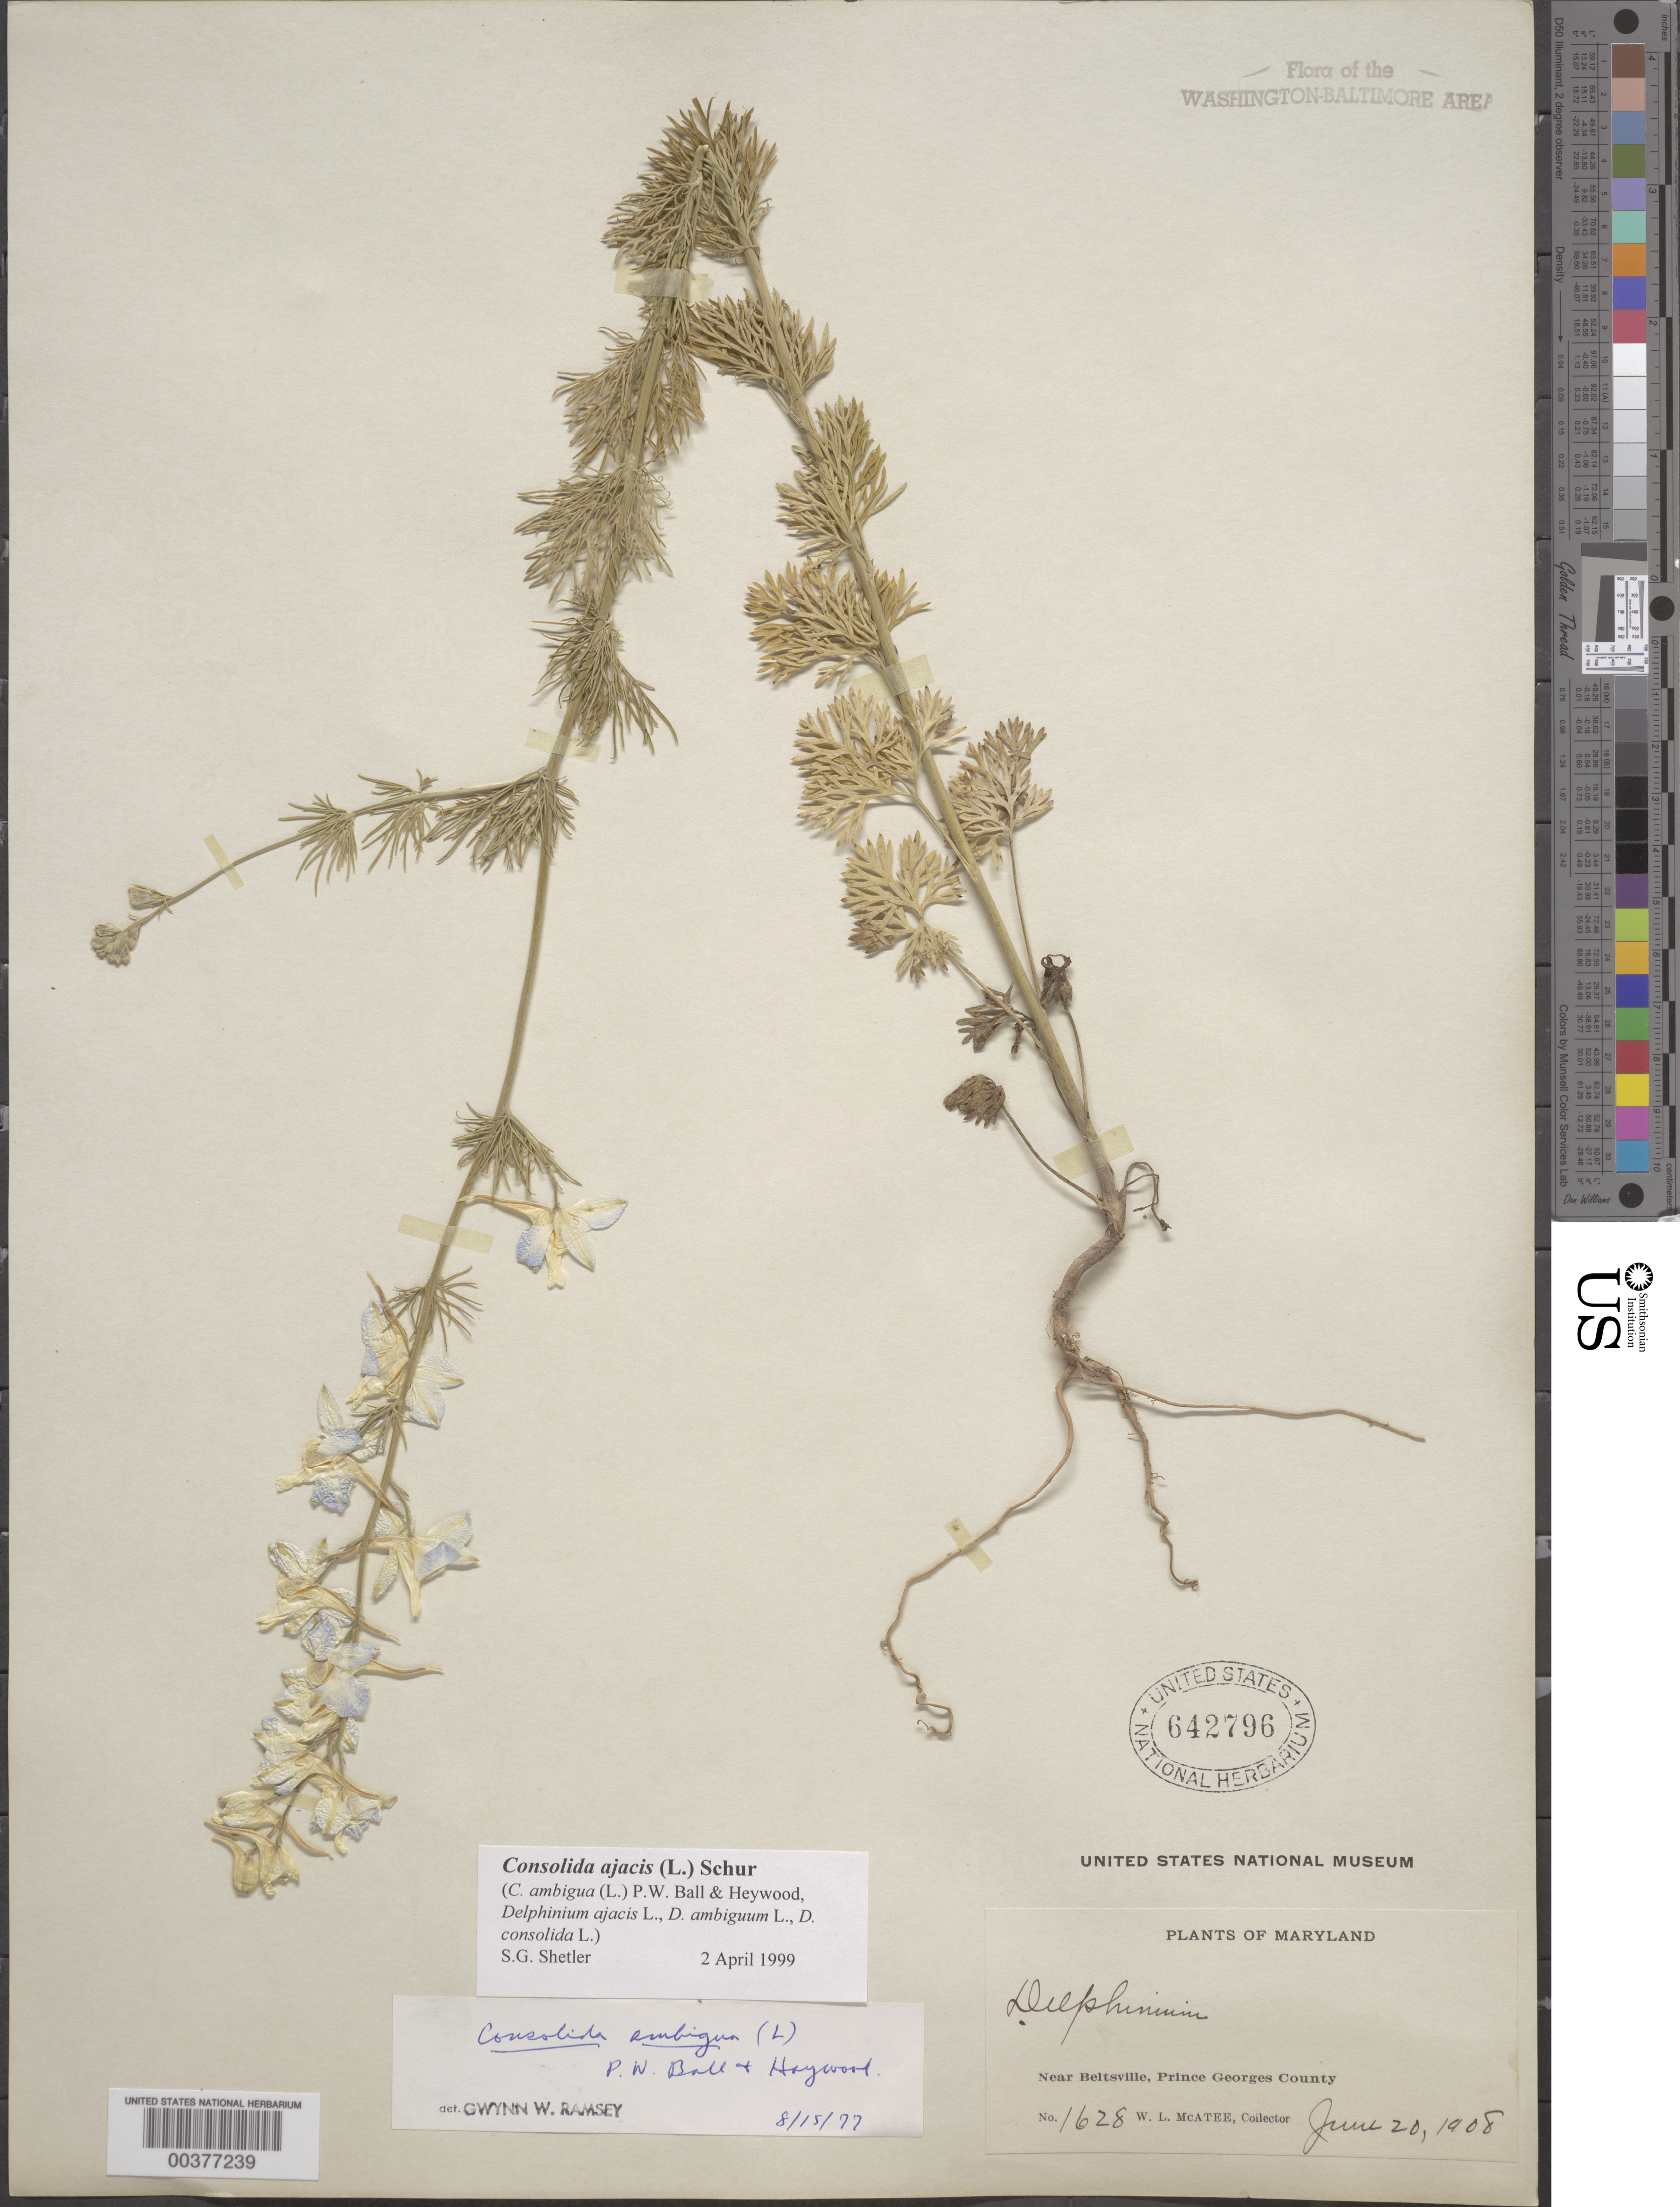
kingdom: Plantae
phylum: Tracheophyta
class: Magnoliopsida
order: Ranunculales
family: Ranunculaceae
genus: Delphinium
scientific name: Delphinium ajacis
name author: L.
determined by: Strong, M. T., (US), Smithsonian Institution - National Museum of Natural History (UNITED STATES)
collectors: W. McAtee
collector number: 1628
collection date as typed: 20 Jun 1908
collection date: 1908-06-20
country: United States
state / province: Maryland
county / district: Prince George's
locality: Beltsville vicinity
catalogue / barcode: US 642796